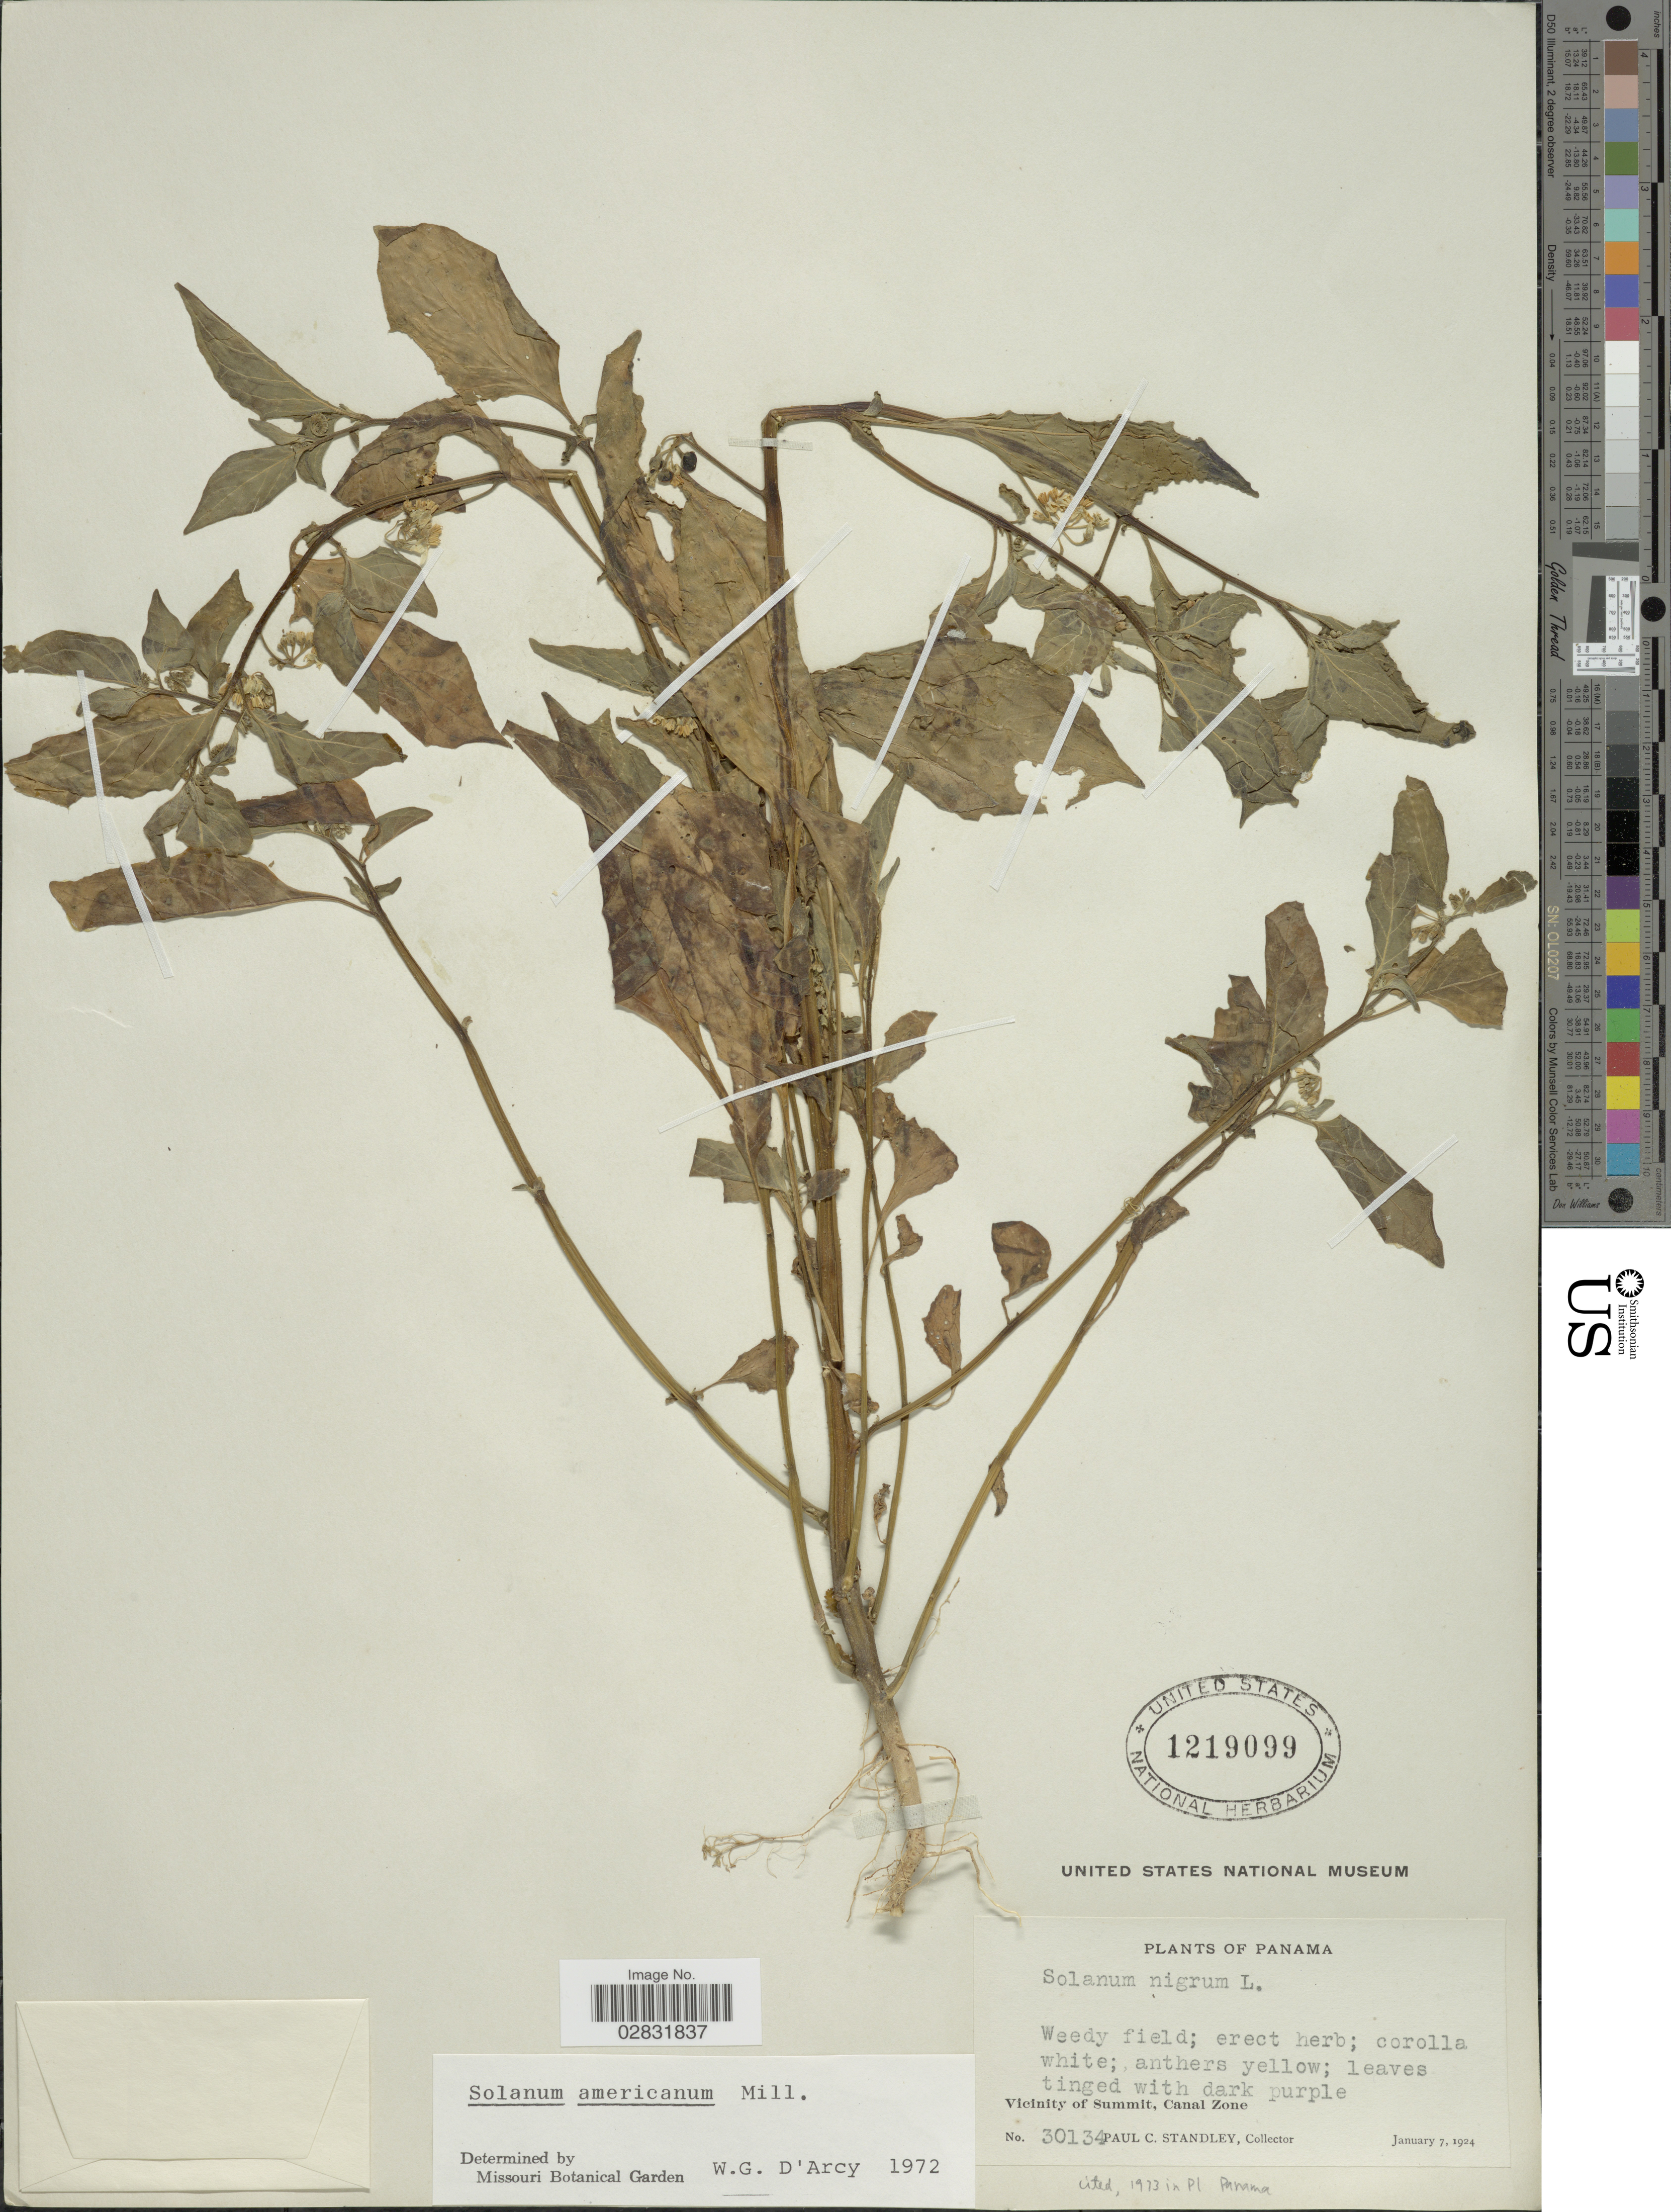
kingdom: Plantae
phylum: Tracheophyta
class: Magnoliopsida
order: Solanales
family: Solanaceae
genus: Solanum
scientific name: Solanum americanum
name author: Mill.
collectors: P. C. Standley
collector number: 30134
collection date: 1924-01-07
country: Panama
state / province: Colón / Panamá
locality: Vicinity of Summit, Canal Zone.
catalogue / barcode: US 1219099